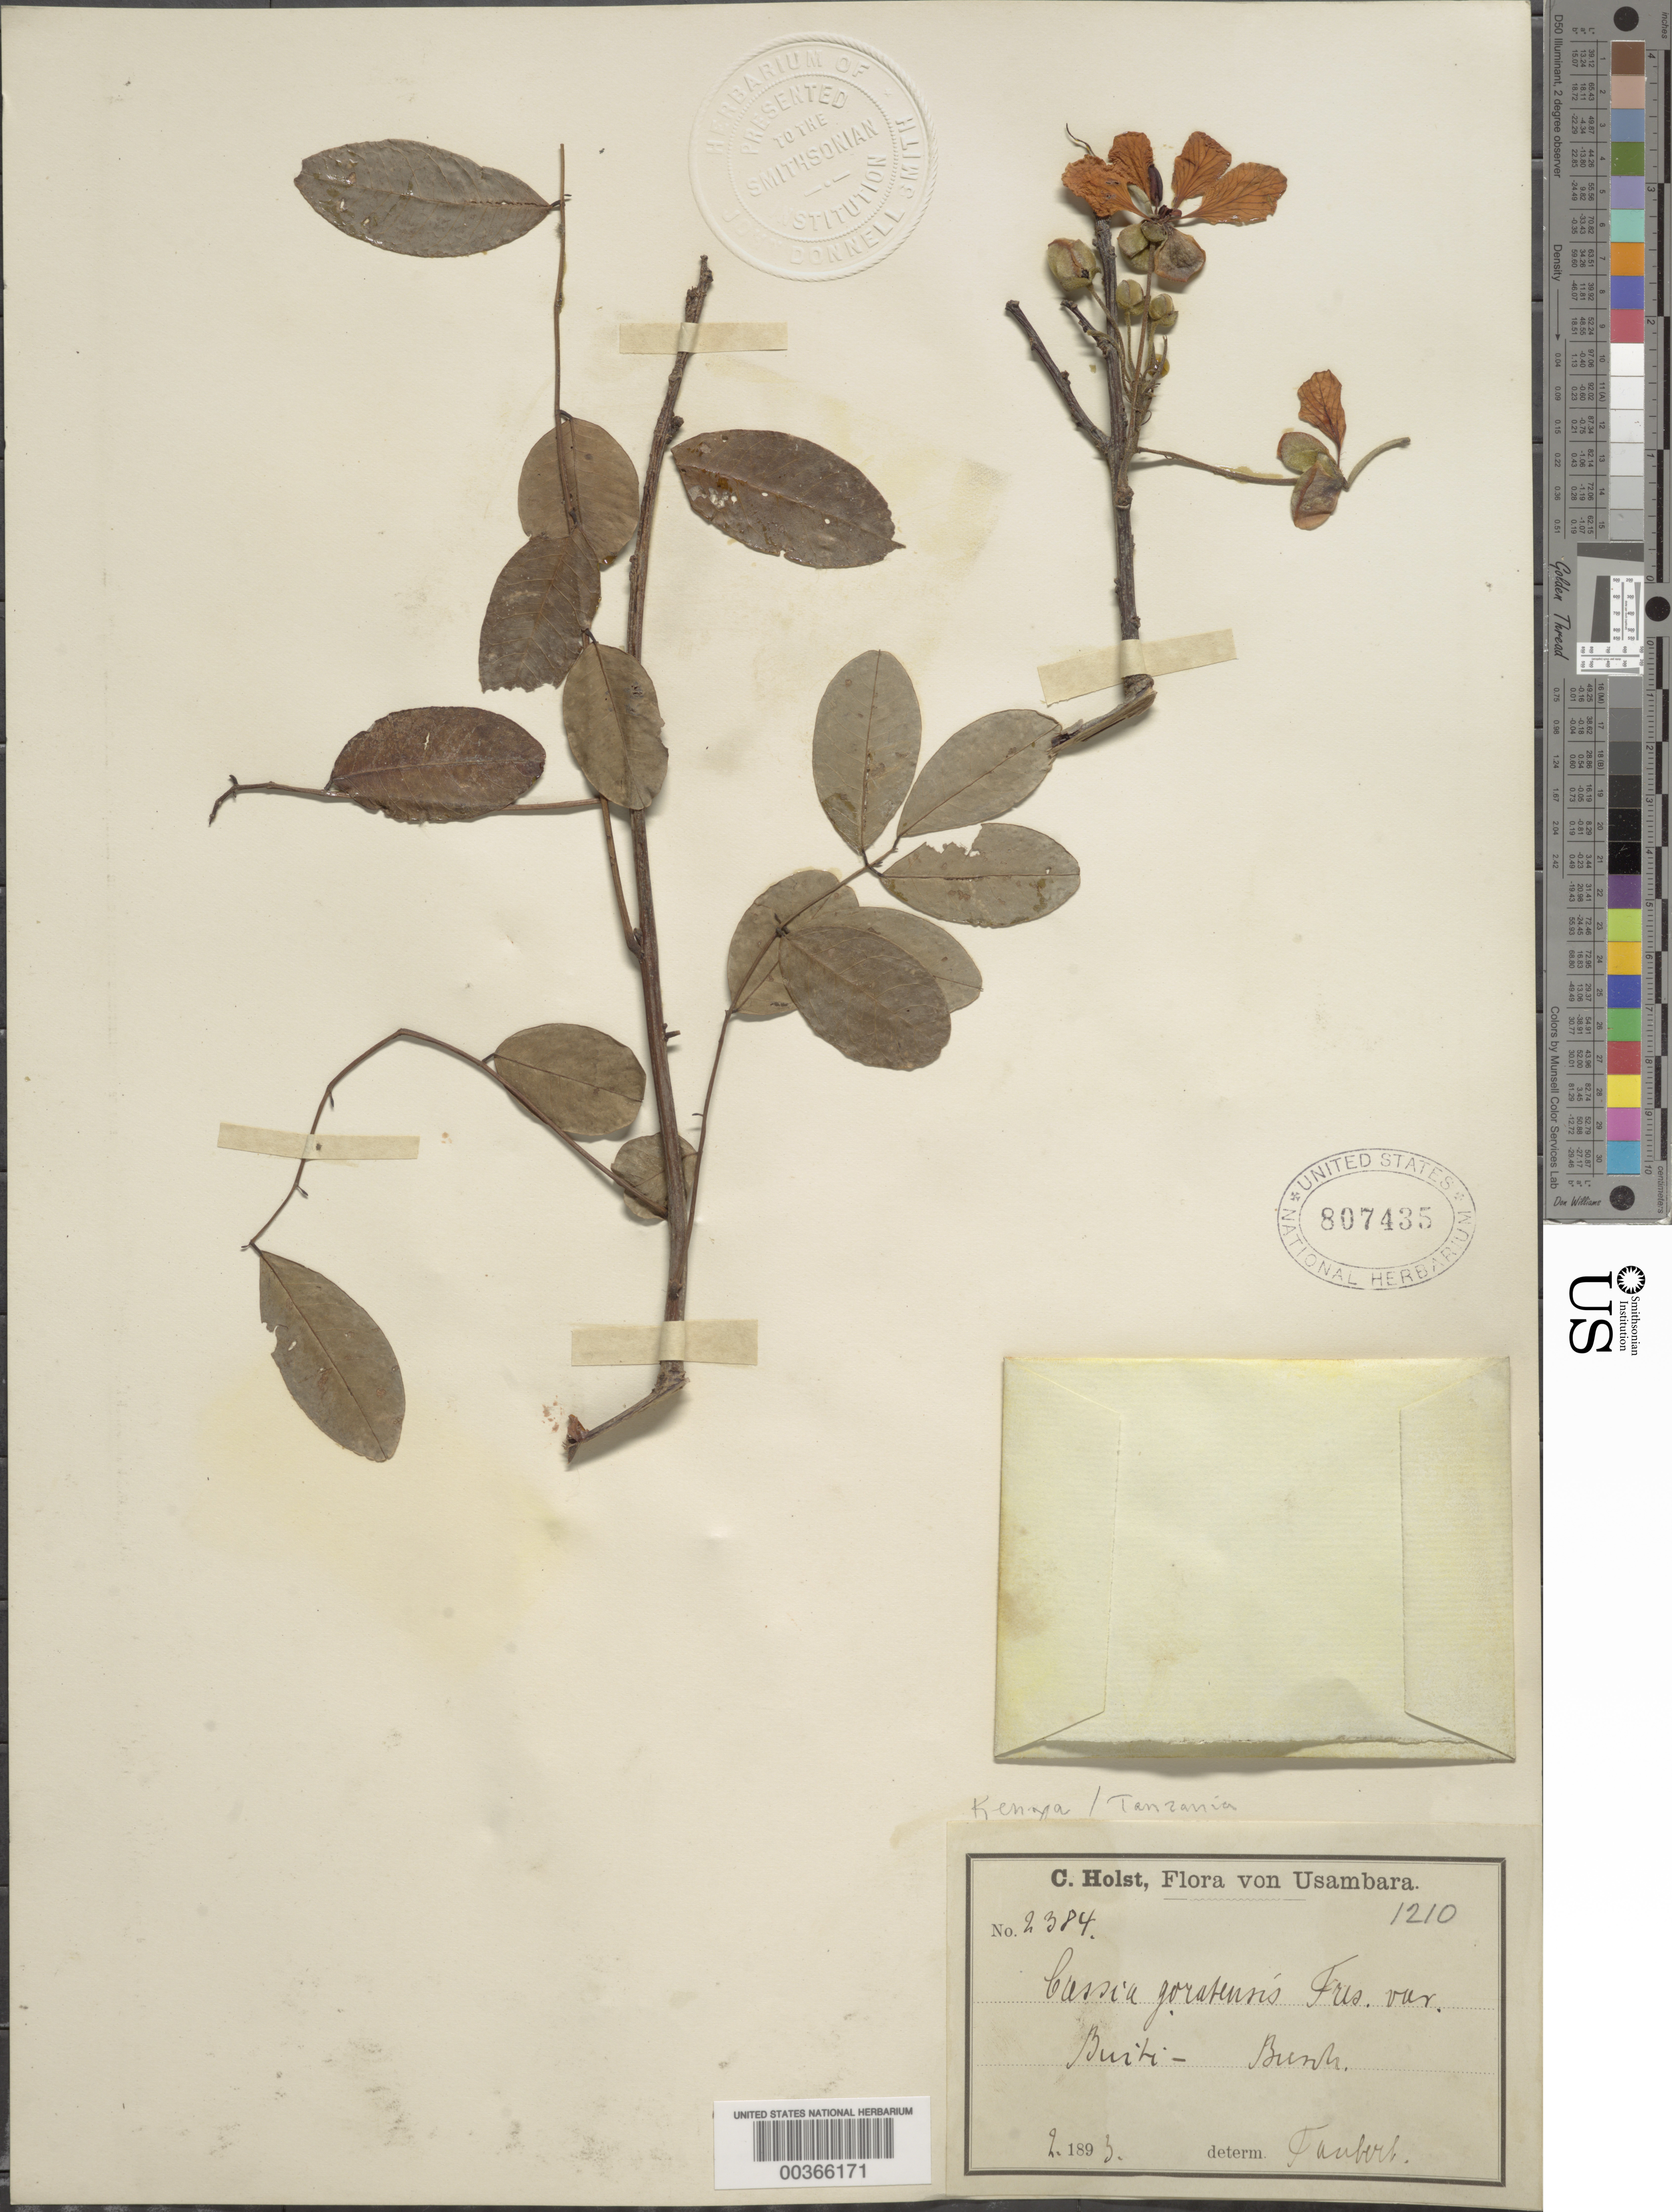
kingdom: Plantae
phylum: Tracheophyta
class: Magnoliopsida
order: Fabales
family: Fabaceae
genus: Senna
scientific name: Senna singueana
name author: (Delile) Lock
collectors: C. H. Holst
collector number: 2384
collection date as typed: Feb 1893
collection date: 1893-02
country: Kenya / Tanzania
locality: Usambara; buiti; bunh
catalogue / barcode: US 807435